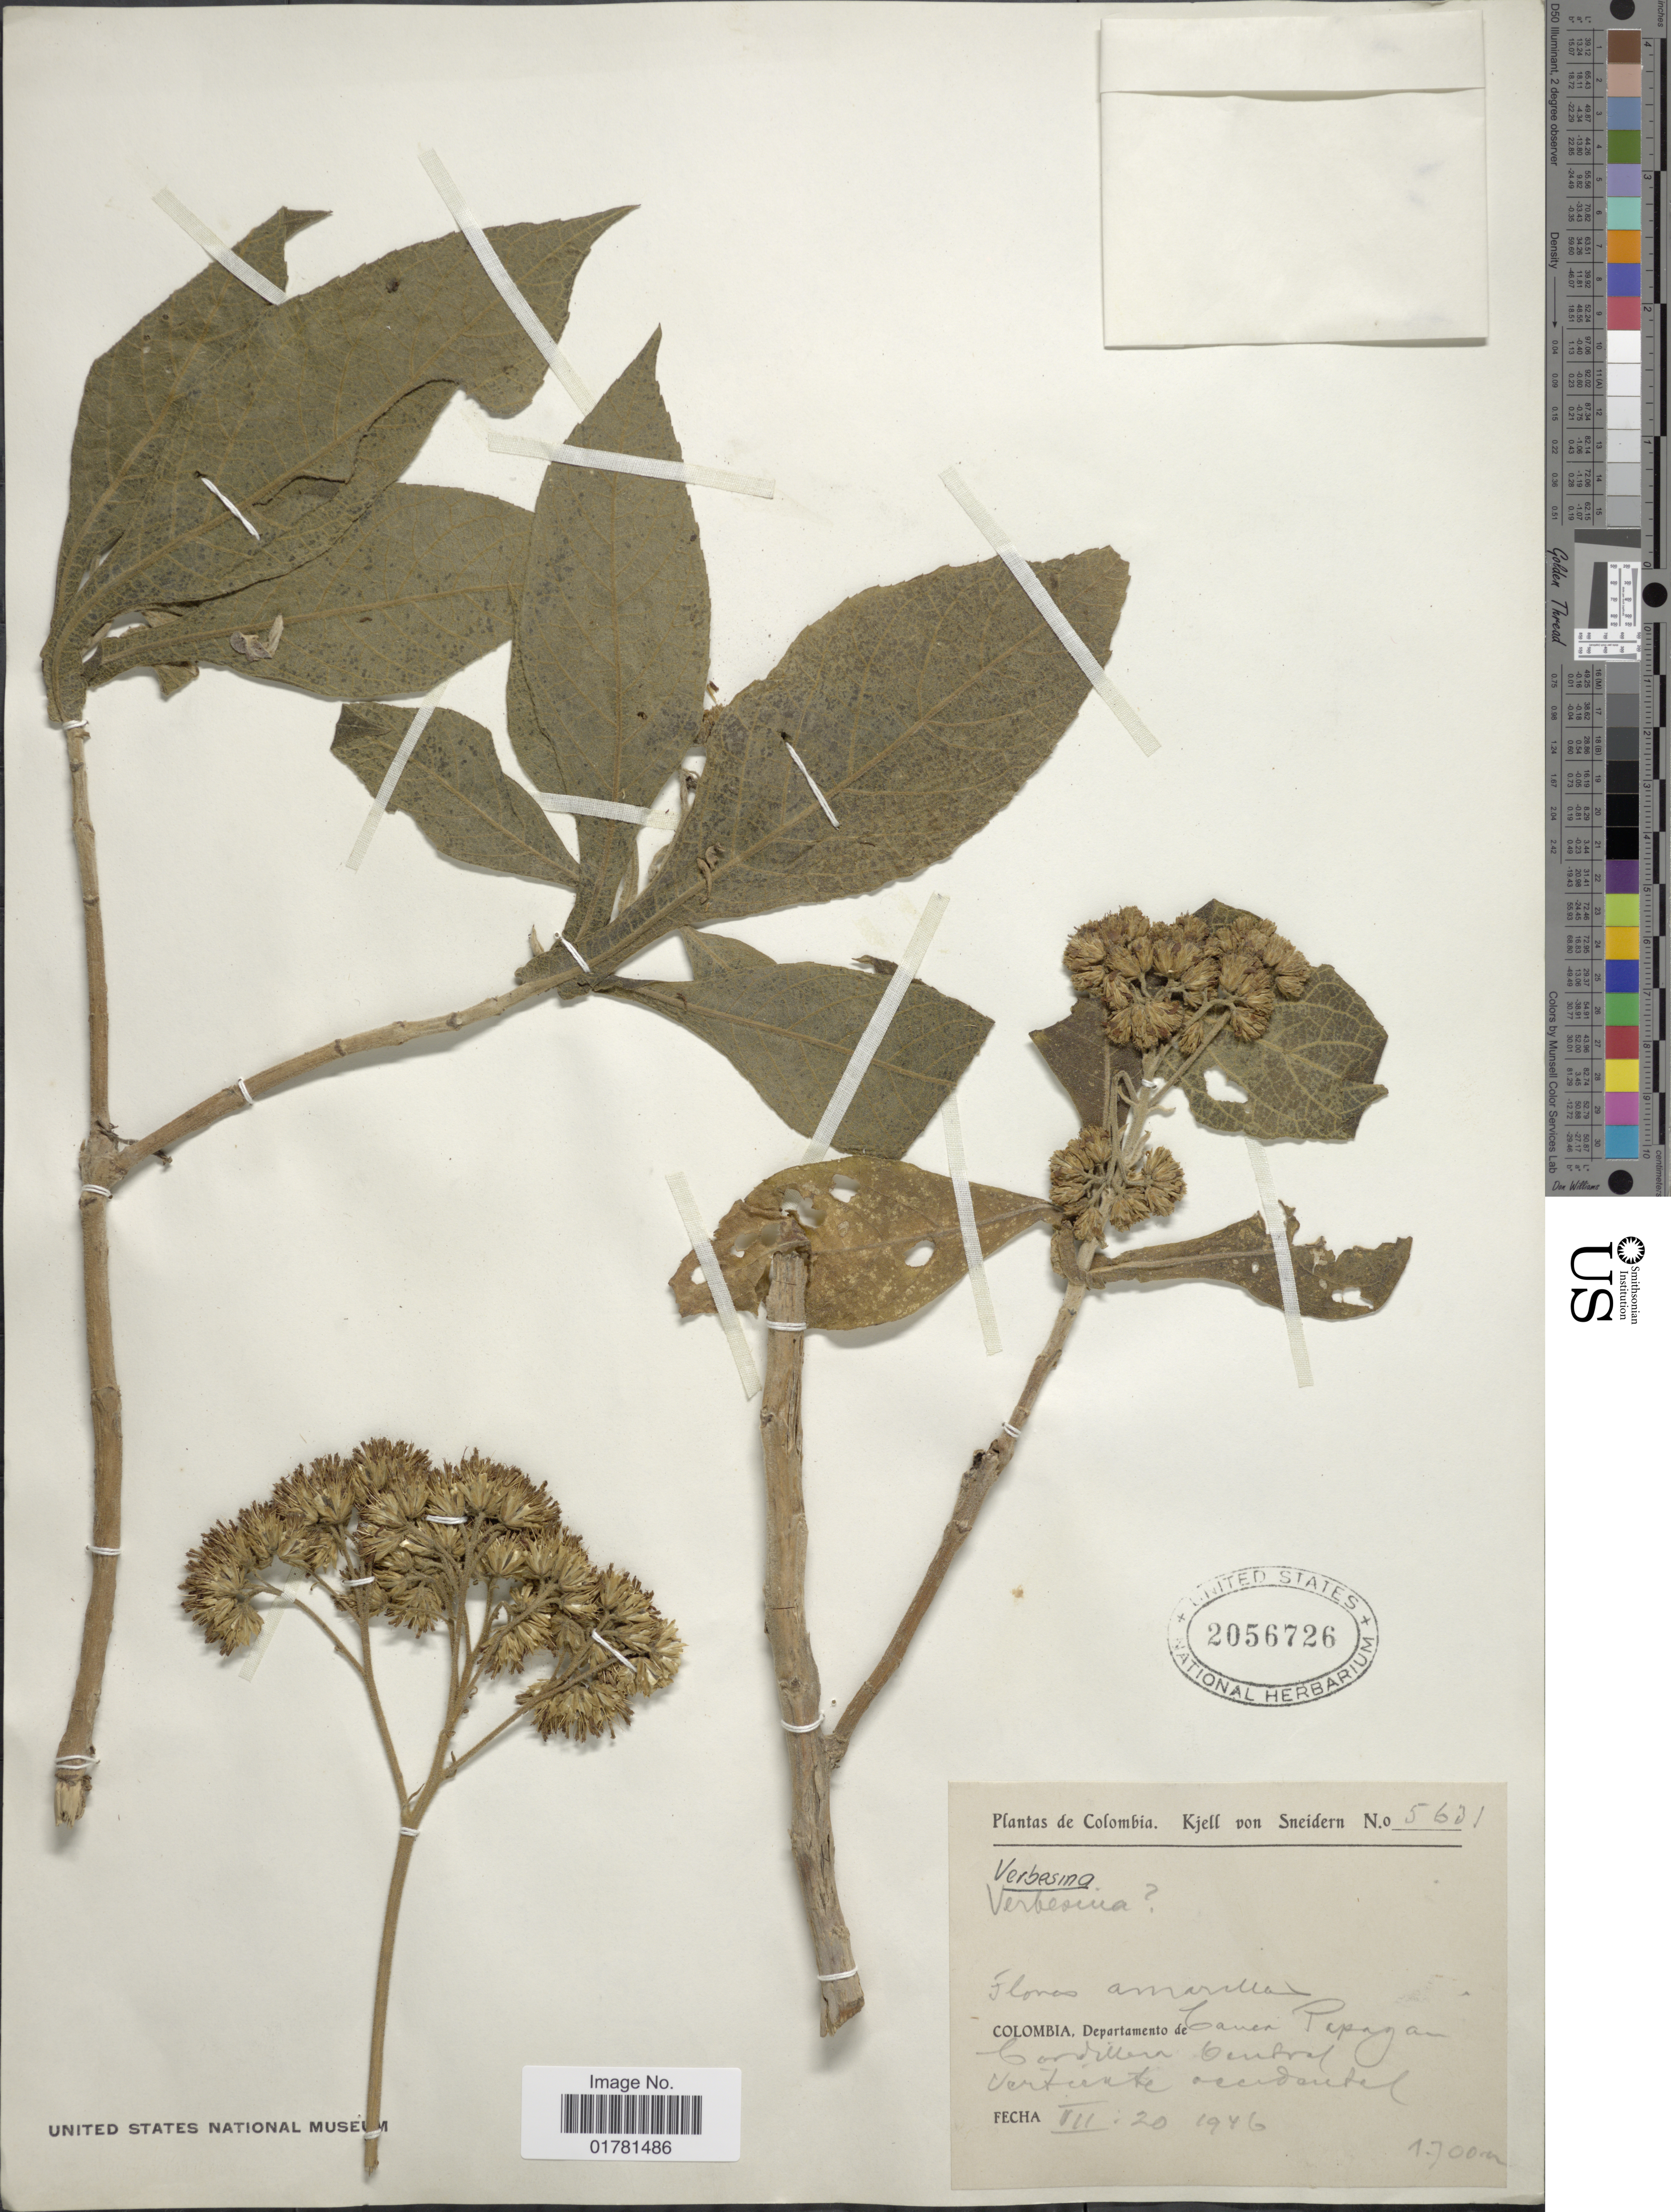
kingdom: Plantae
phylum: Tracheophyta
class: Magnoliopsida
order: Asterales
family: Asteraceae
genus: Verbesina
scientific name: Verbesina sp.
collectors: K. von Sneidern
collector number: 5631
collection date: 1946-03-20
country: Colombia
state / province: Cauca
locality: Popayan, Cordillera Central occidental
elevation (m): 1900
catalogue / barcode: US 2056726